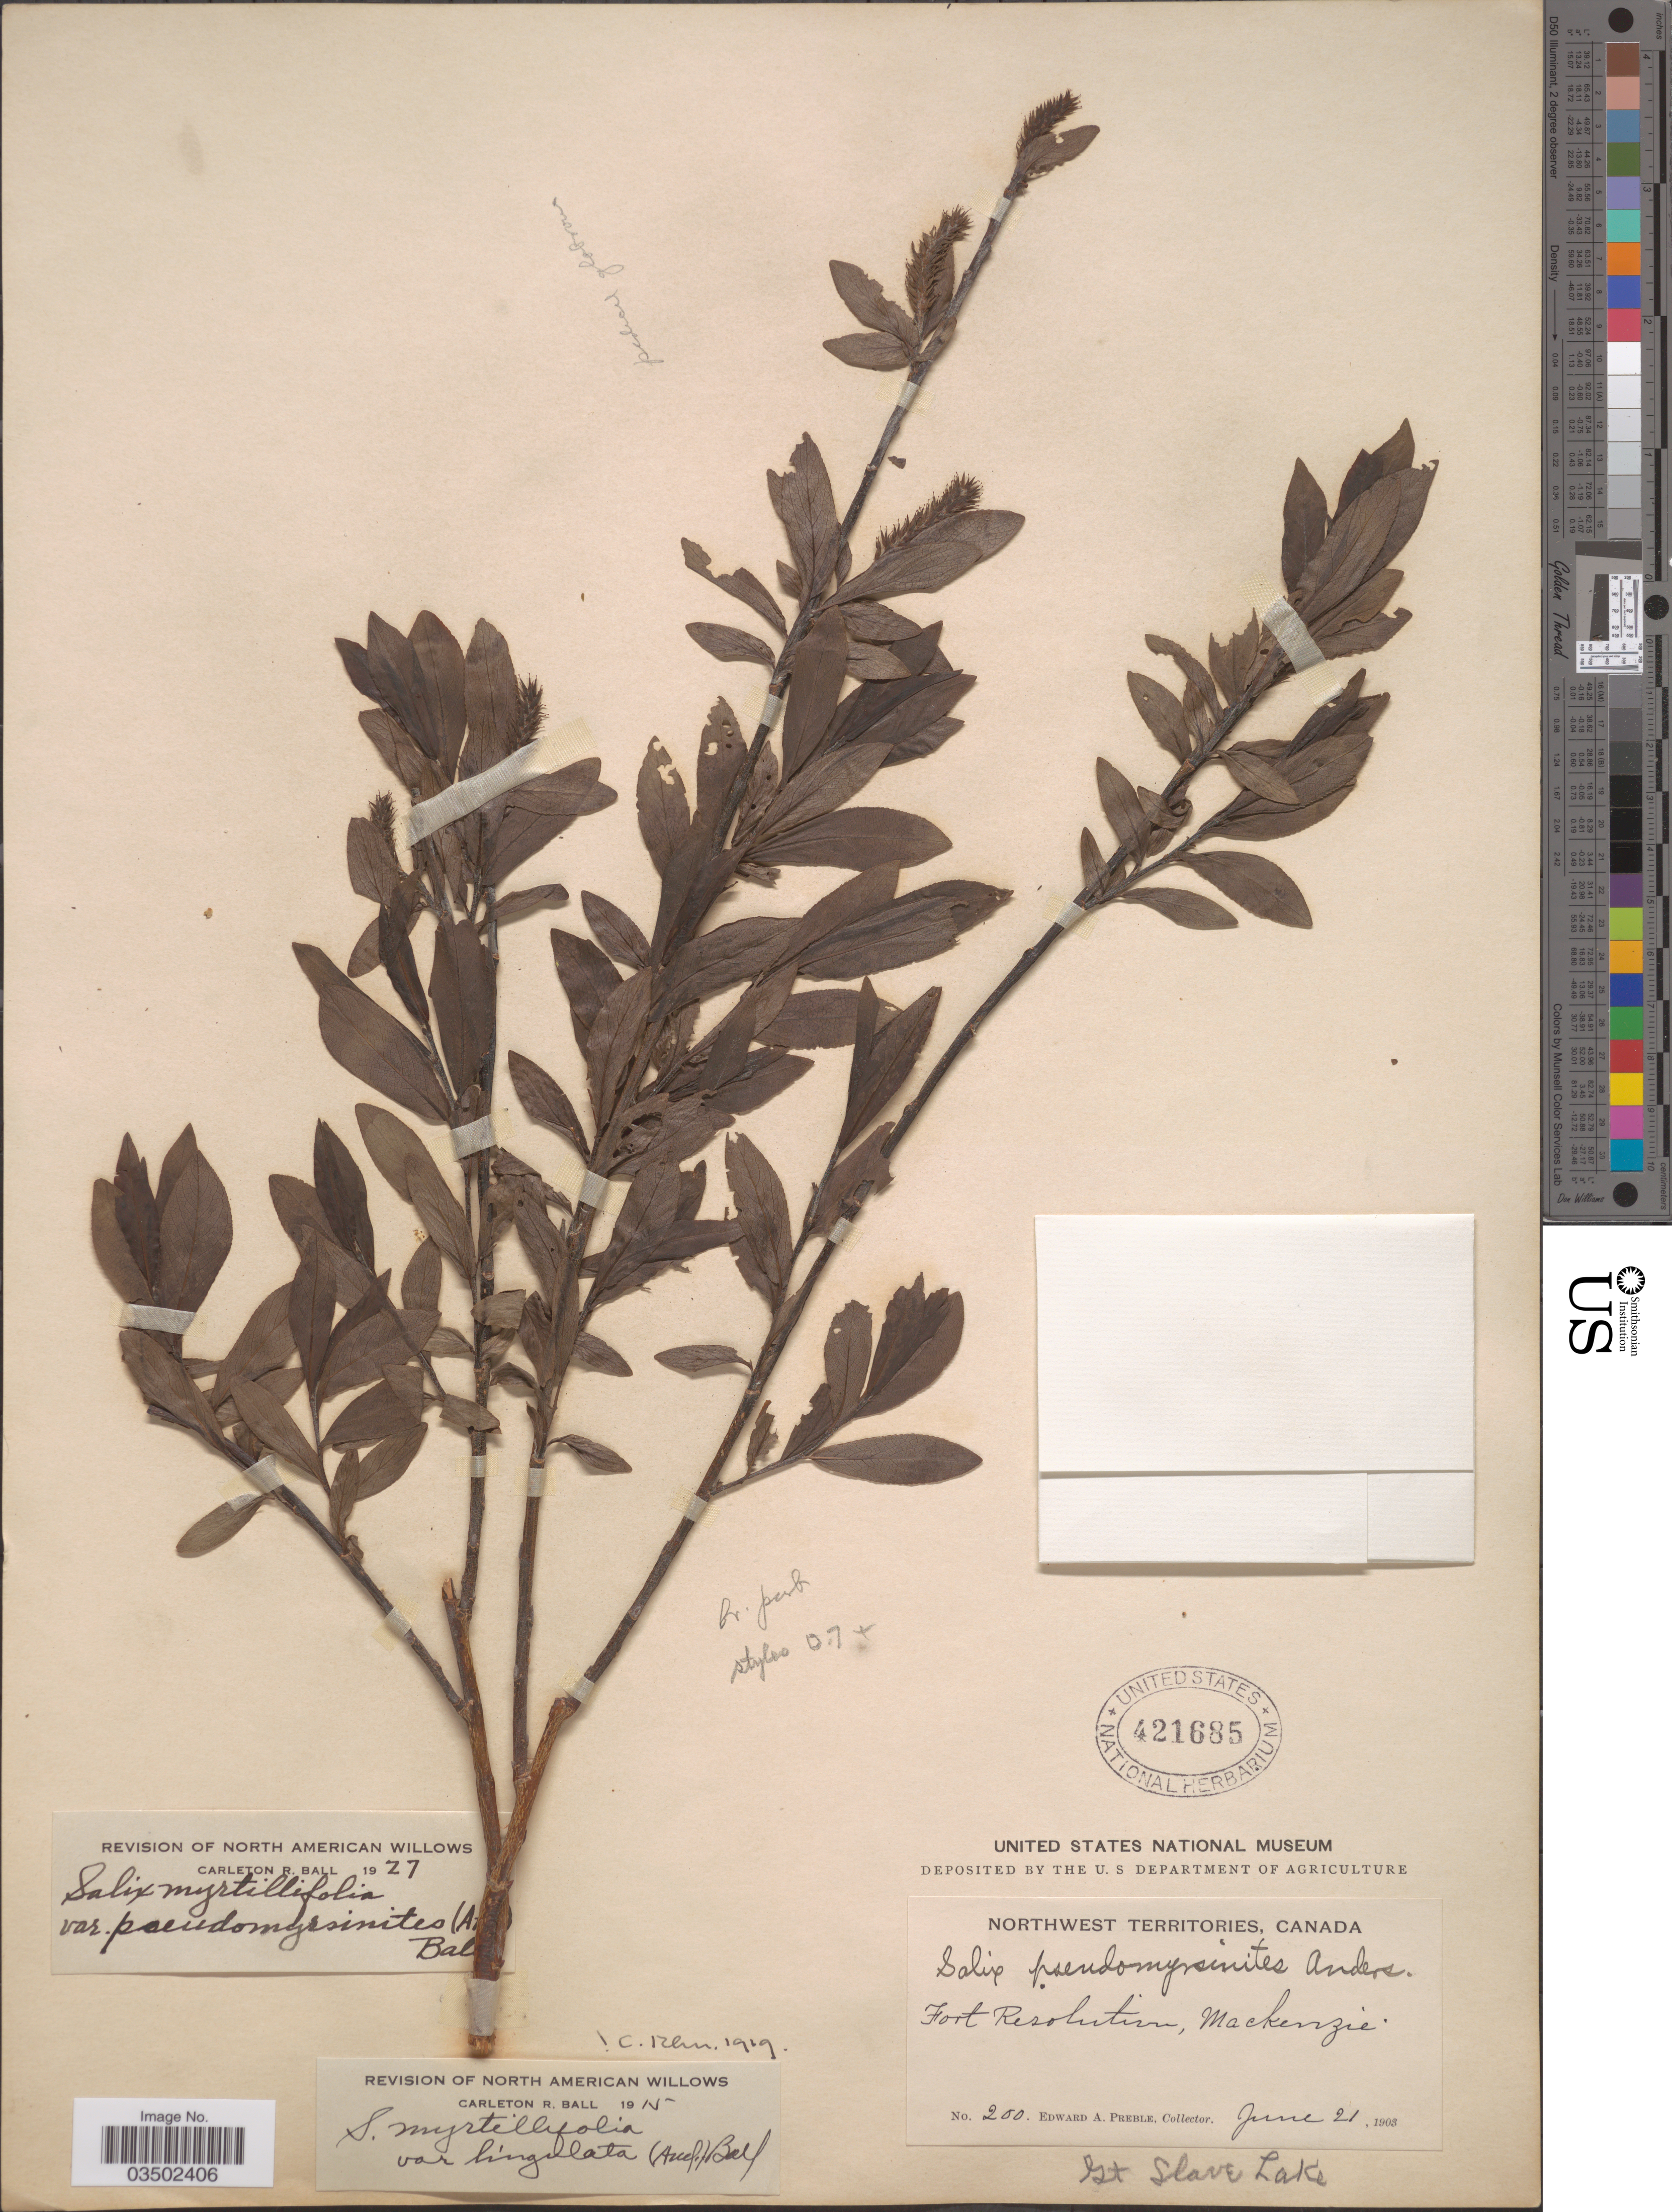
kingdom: Plantae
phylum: Tracheophyta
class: Magnoliopsida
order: Malpighiales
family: Salicaceae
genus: Salix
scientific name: Salix pseudocordata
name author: (Andersson) Andersson ex Rydb.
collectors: E. Preble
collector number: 200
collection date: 1903-06-21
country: Canada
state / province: Northwest Territories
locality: Fort Resolution, Mackenzie. Gt Slave Lake.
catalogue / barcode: US 421685